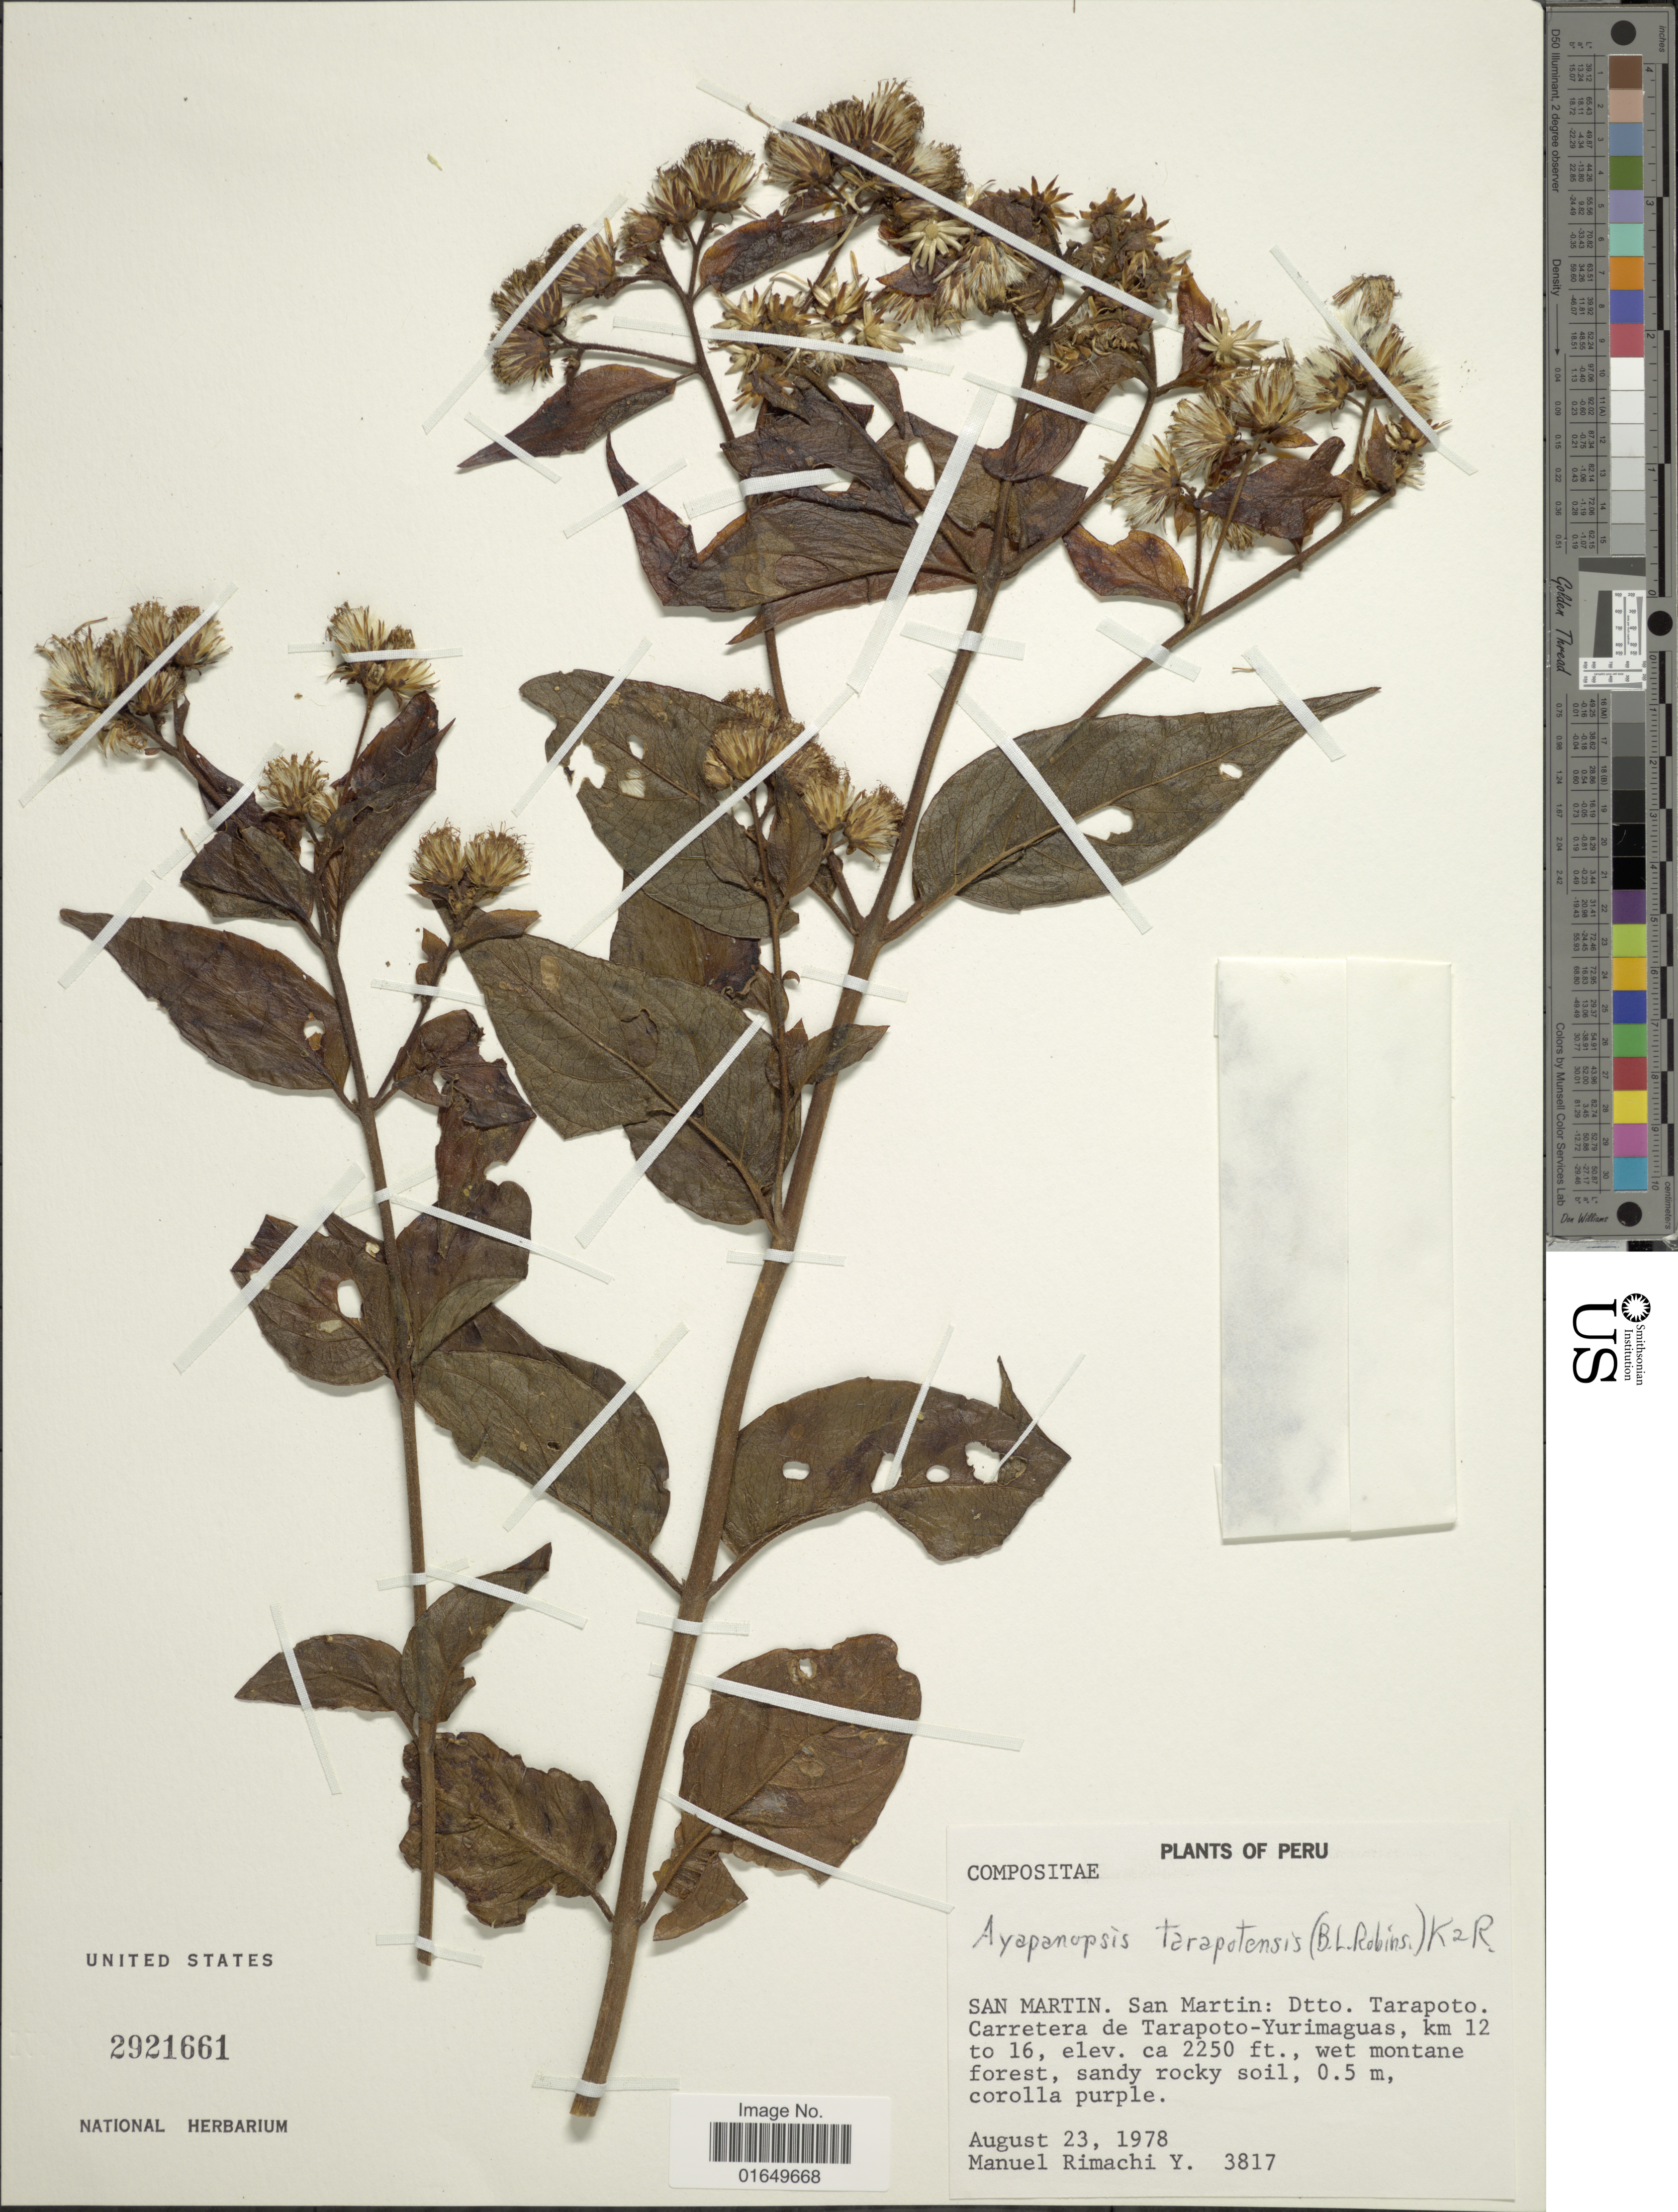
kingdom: Plantae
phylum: Tracheophyta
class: Magnoliopsida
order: Asterales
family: Asteraceae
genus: Ayapanopsis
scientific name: Ayapanopsis tarapotensis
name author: (B.L. Rob.) R.M. King & H. Rob.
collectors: M. Rimachi Y.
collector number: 3817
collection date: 1978-08-23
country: Peru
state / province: San Martín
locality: San Martin: Dtto. Tarapoto. Carretera de Tarapoto-Yurimaguas, km 12 to 16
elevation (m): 686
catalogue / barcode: US 2921661